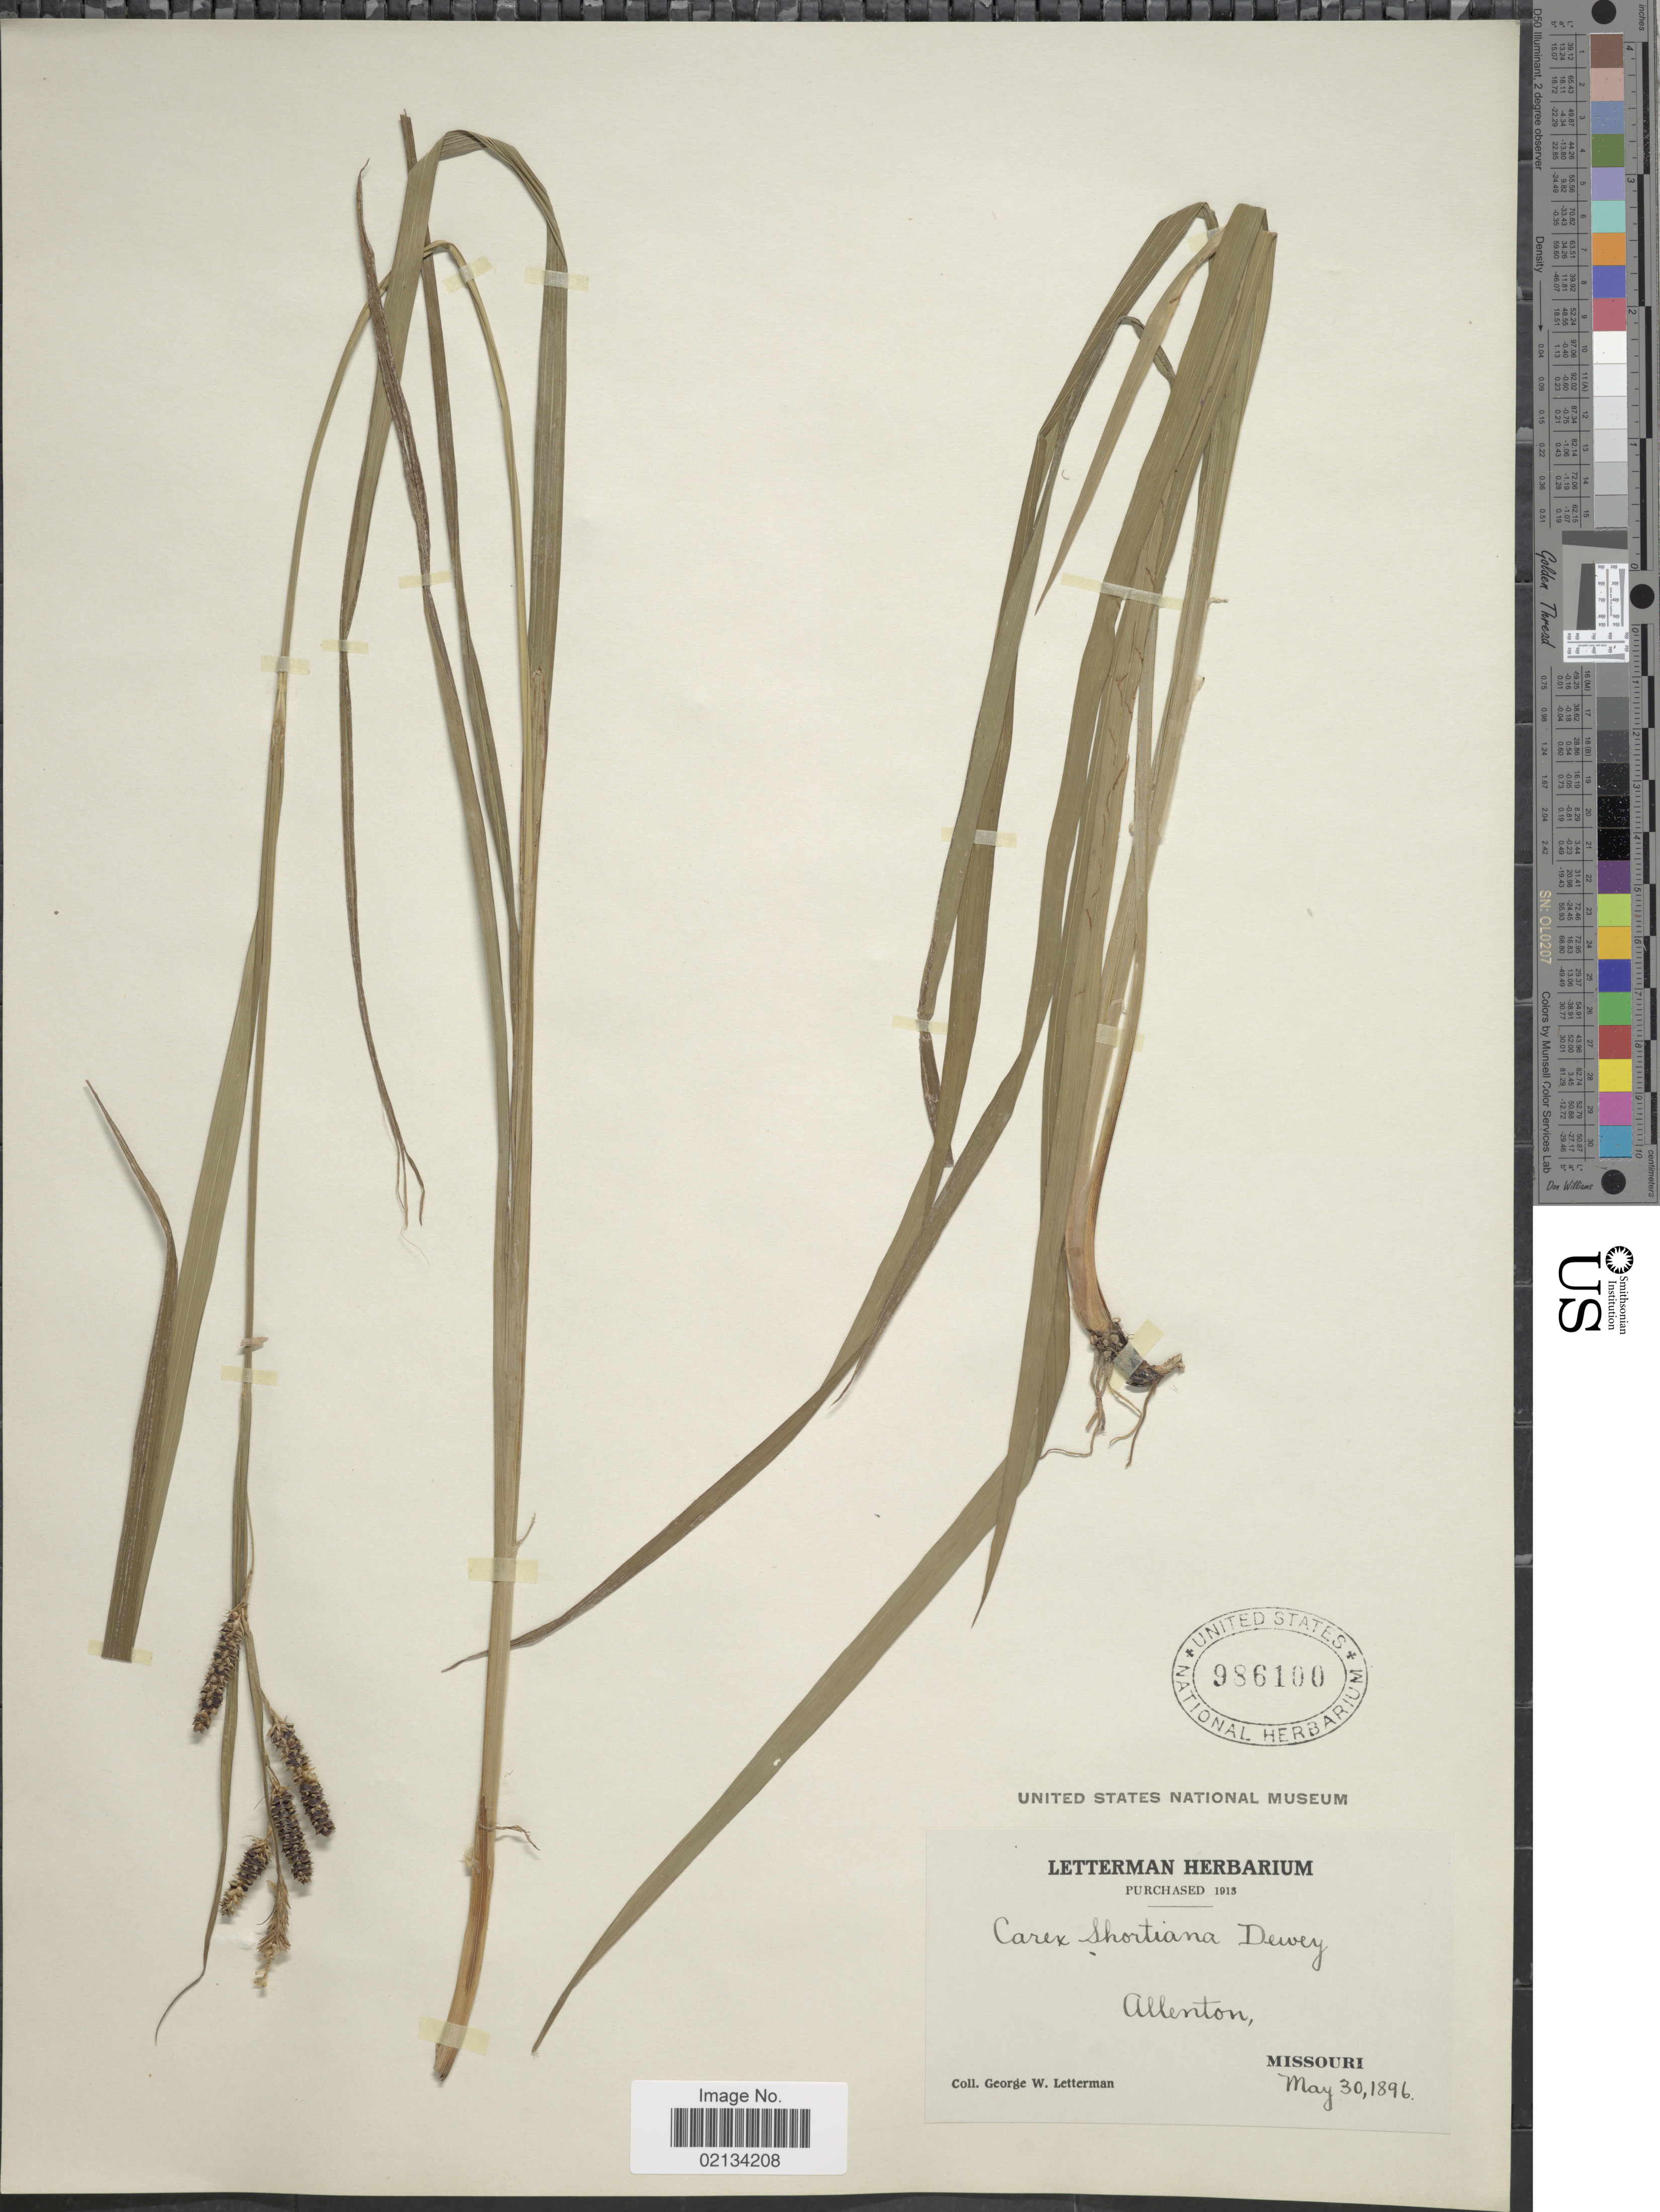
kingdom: Plantae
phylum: Tracheophyta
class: Liliopsida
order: Poales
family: Cyperaceae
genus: Carex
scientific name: Carex shortiana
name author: Dewey & Torr.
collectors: G. W. Letterman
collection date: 1896-05-30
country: United States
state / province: Missouri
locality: Allenton.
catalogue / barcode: US 986100